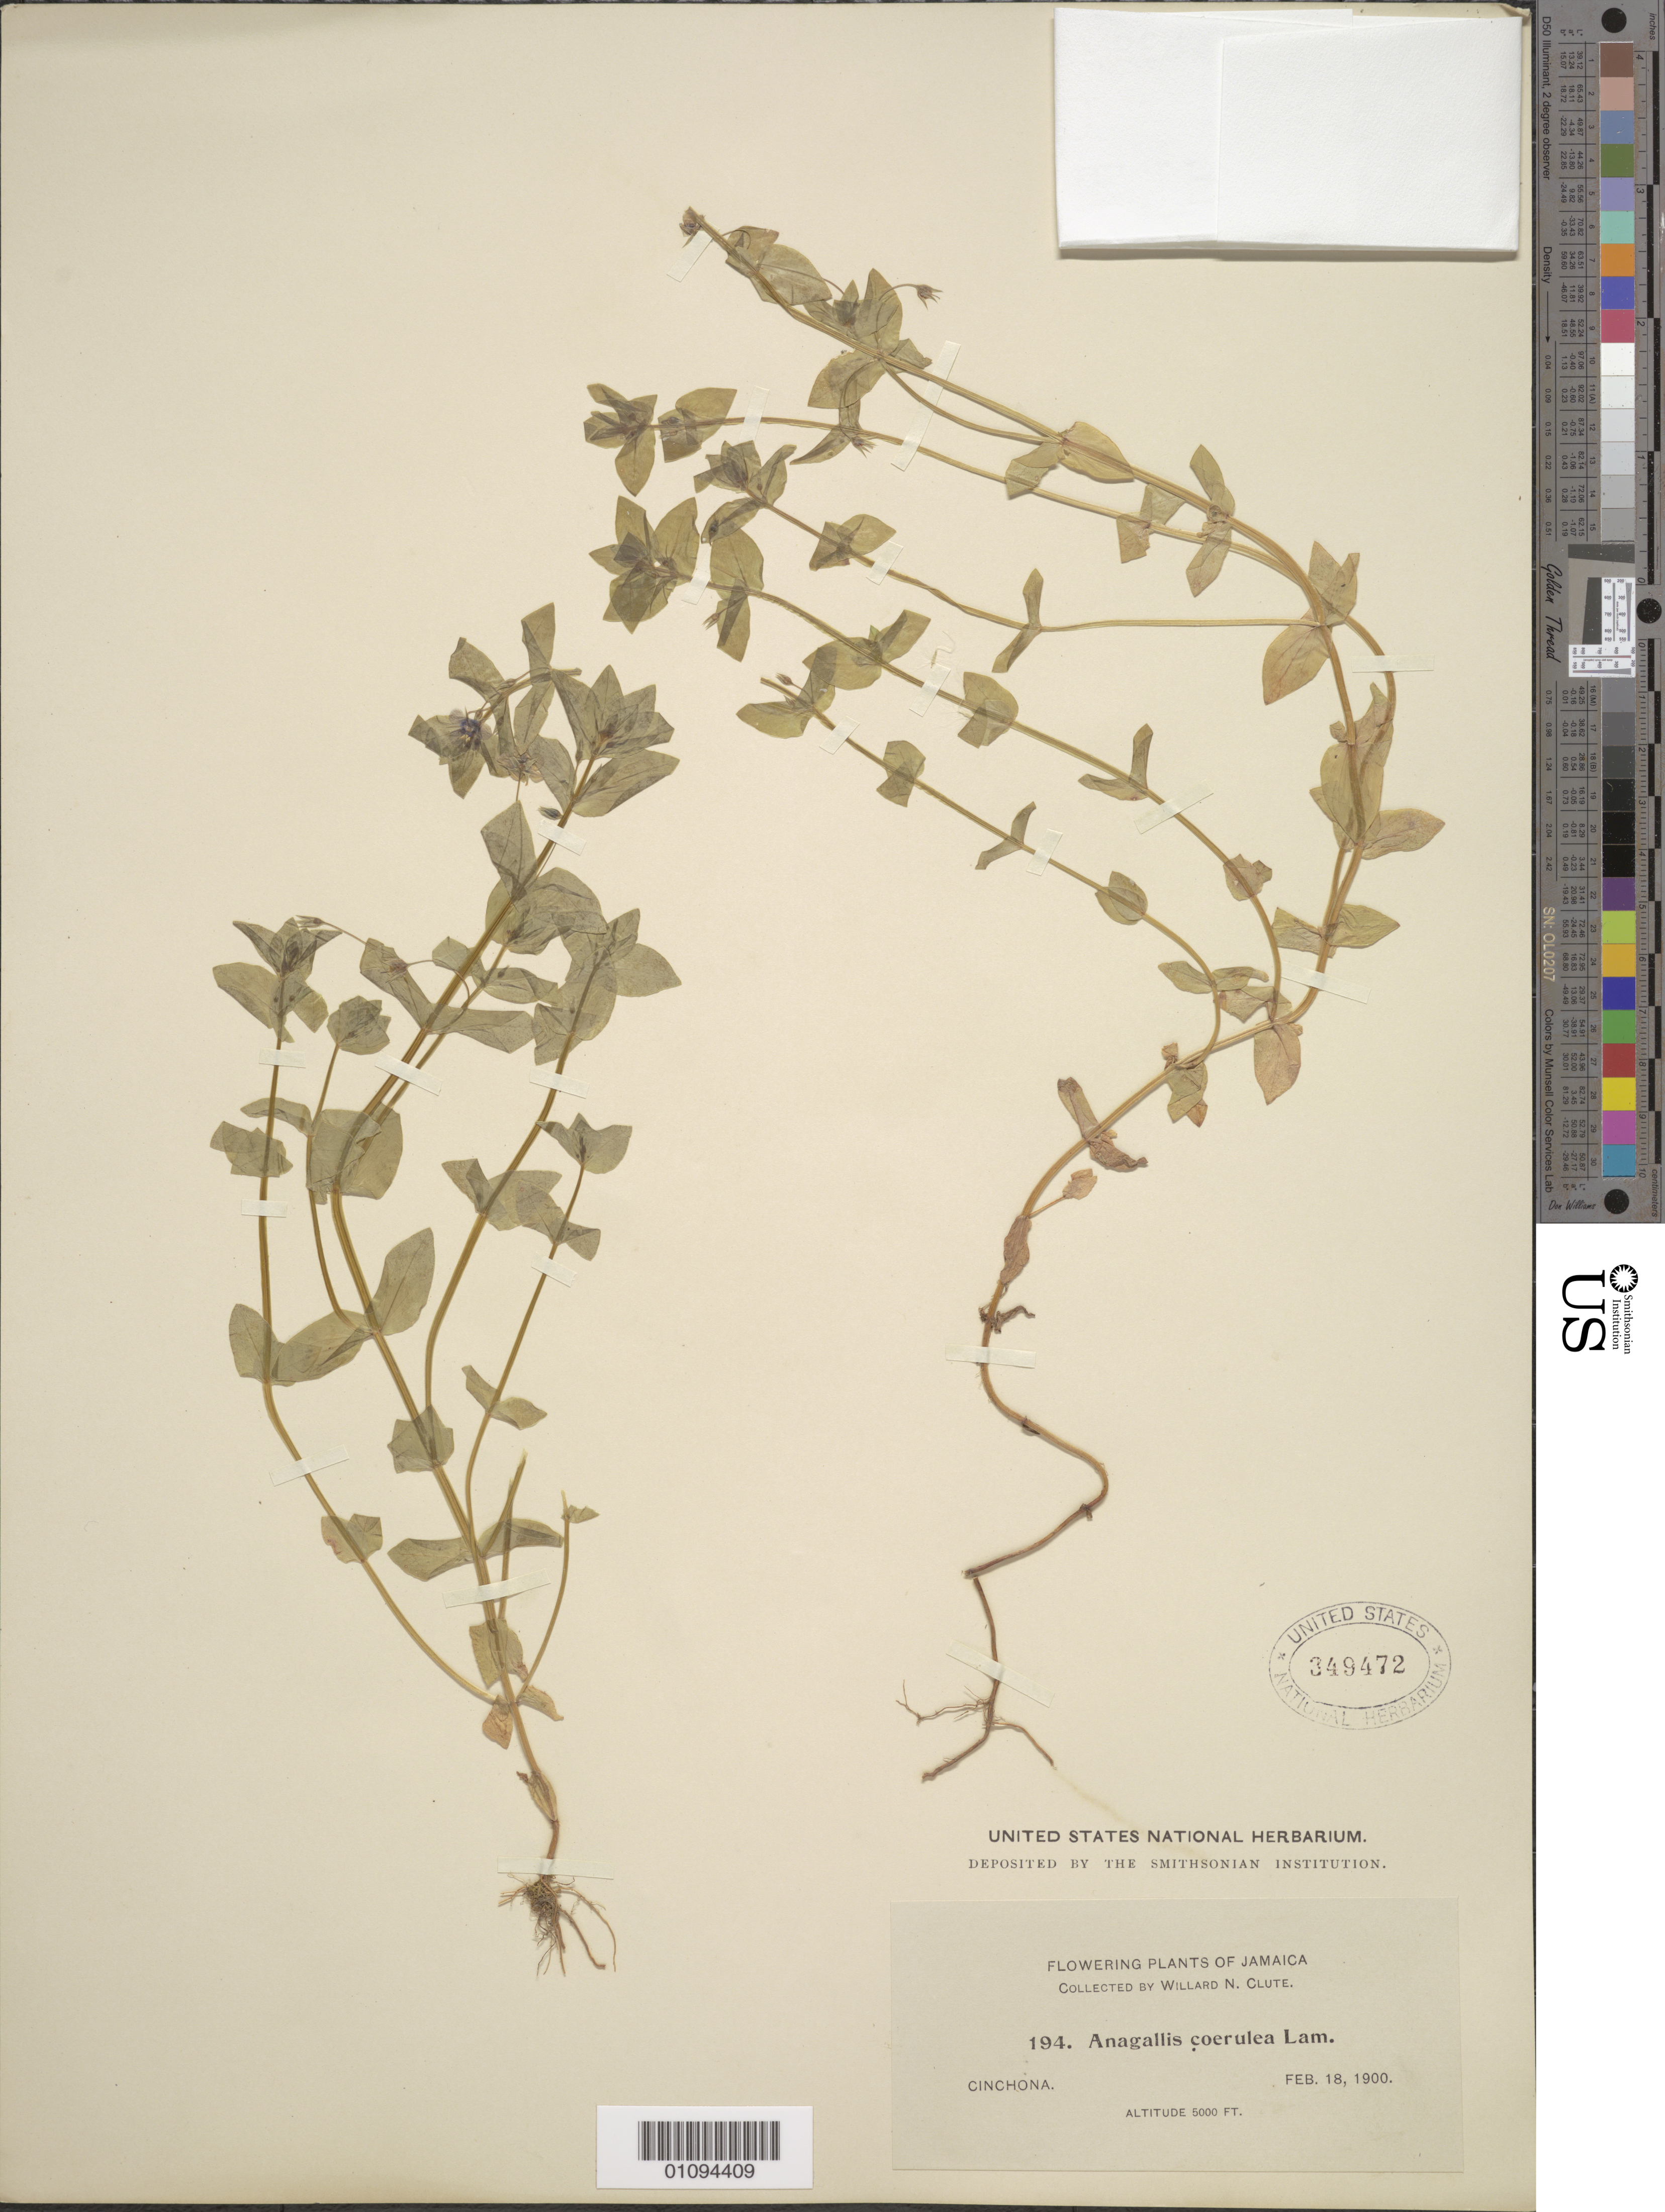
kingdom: Plantae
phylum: Tracheophyta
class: Magnoliopsida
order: Ericales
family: Primulaceae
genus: Anagallis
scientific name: Anagallis arvensis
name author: L.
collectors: W. N. Clute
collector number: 194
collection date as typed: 18 Feb 1900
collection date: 1900-02-18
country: Jamaica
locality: Cinchona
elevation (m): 1524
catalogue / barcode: US 349472